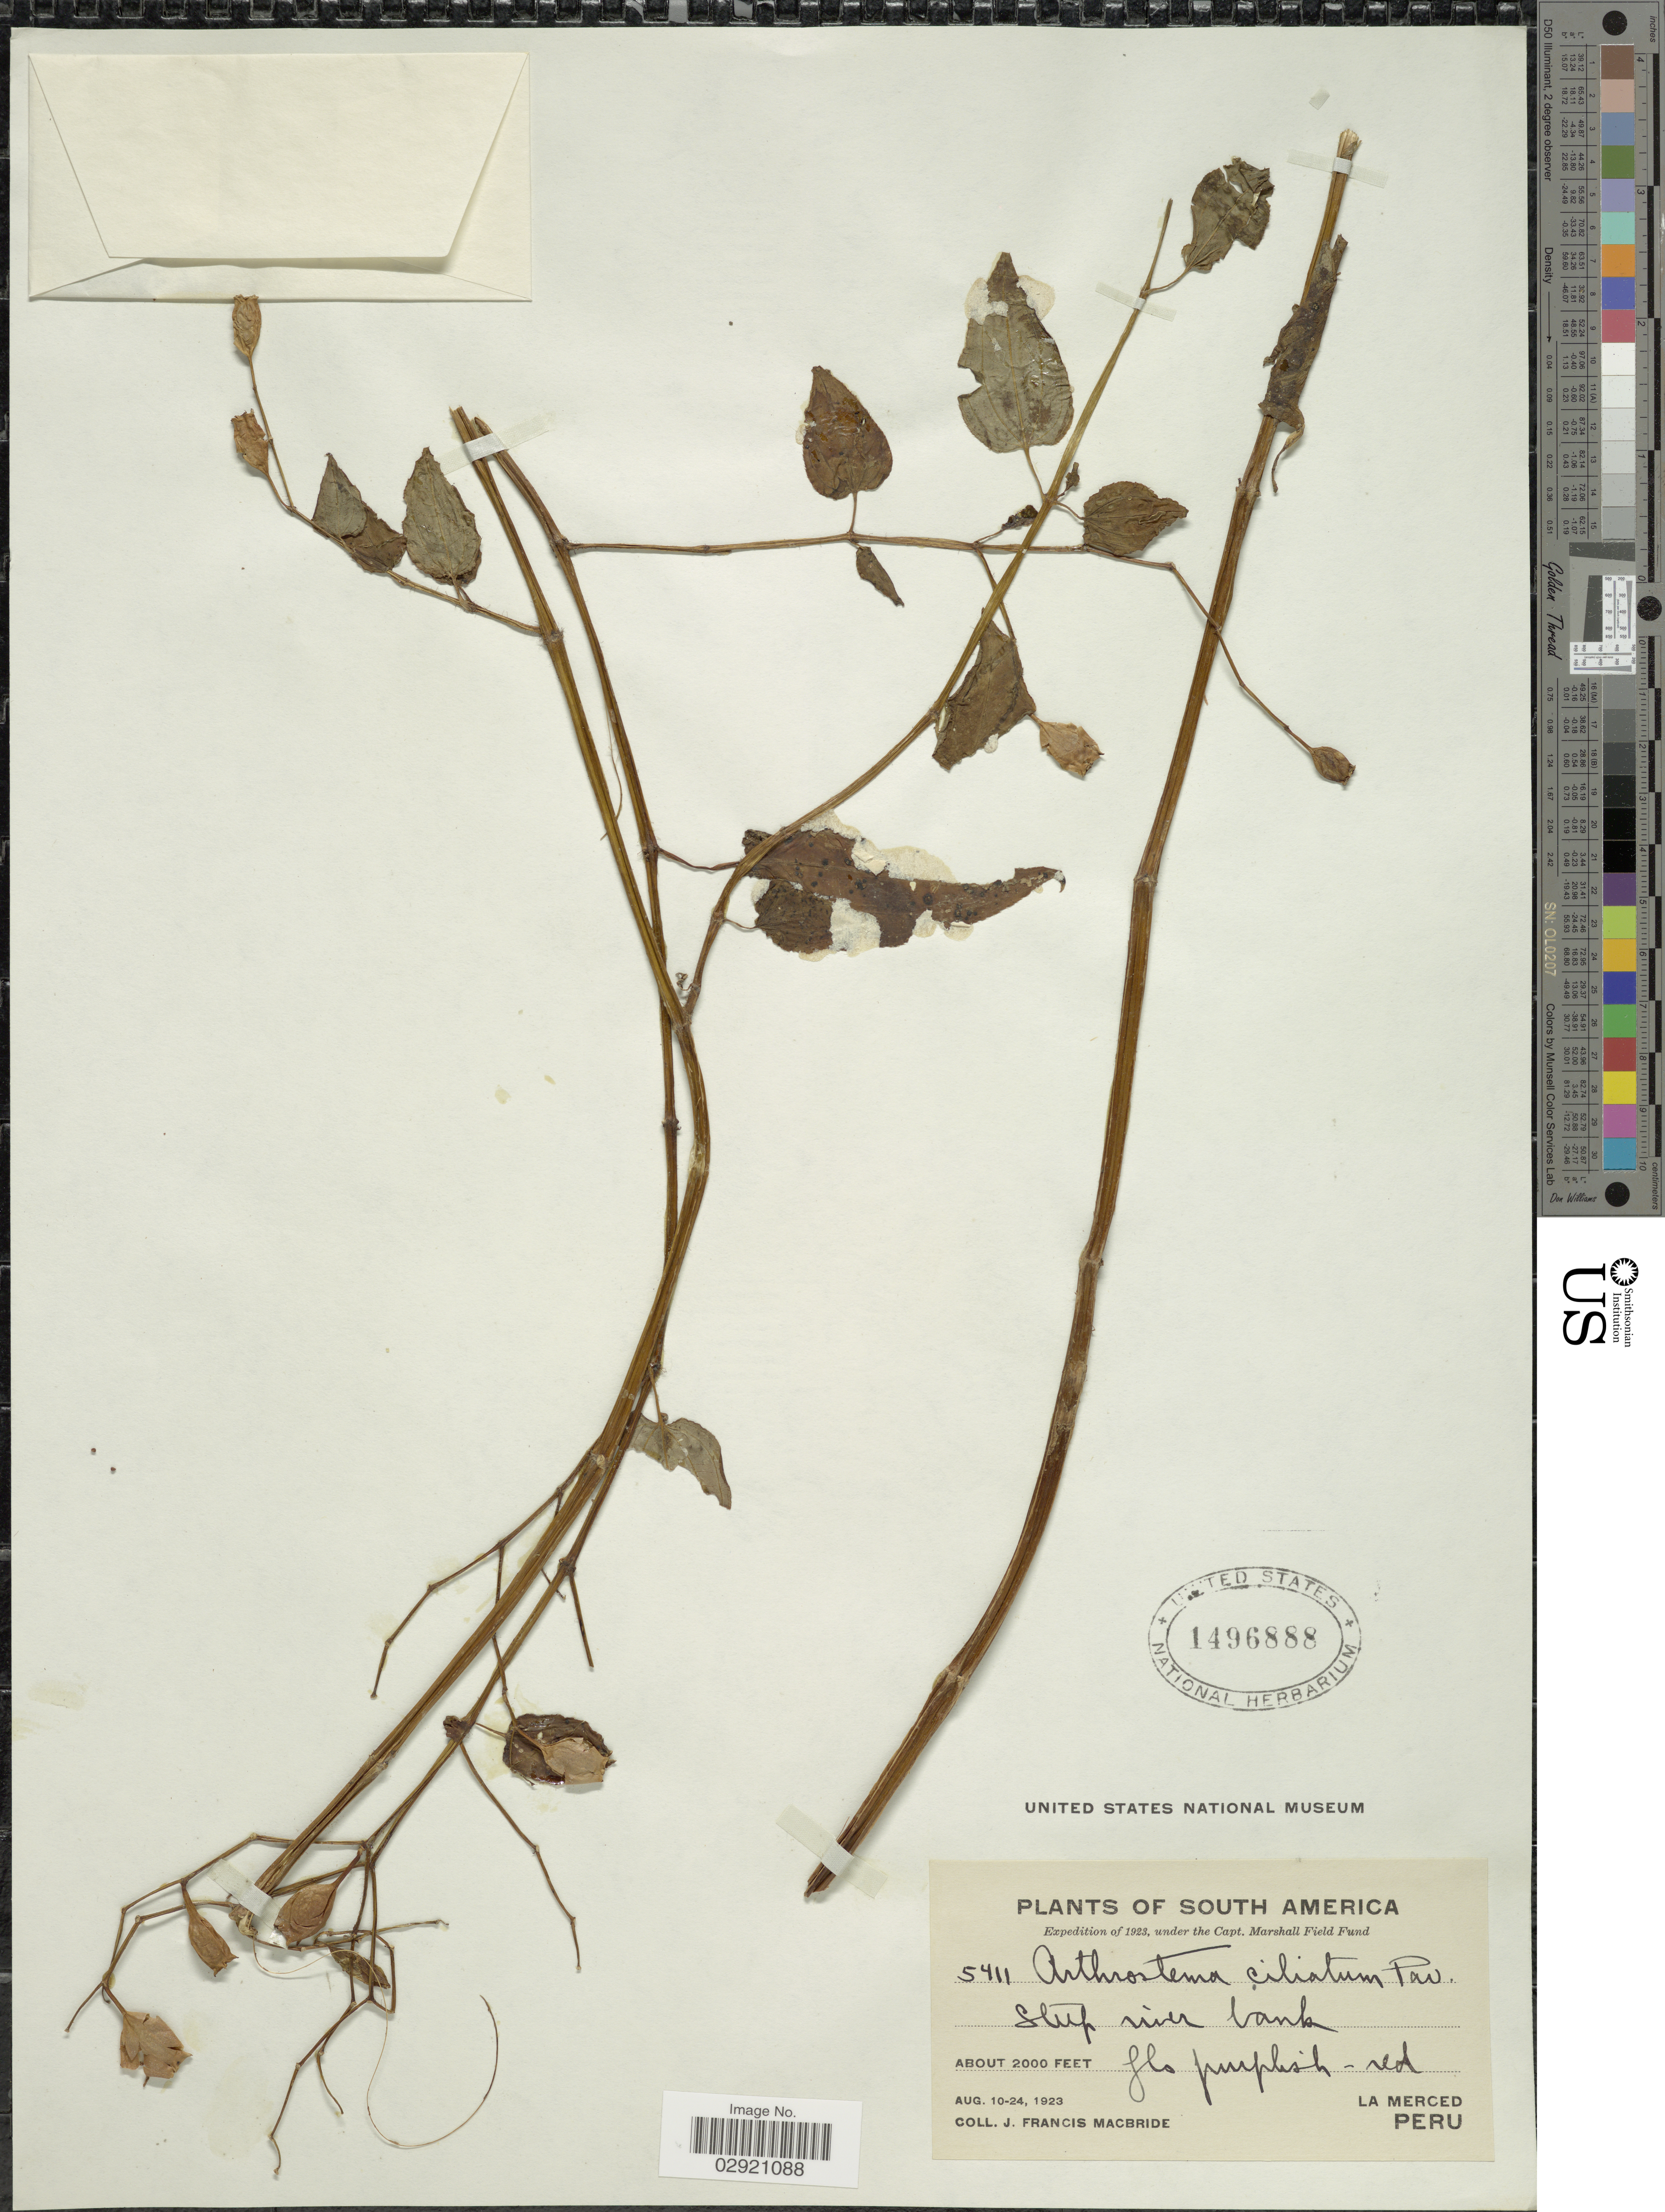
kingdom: Plantae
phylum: Tracheophyta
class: Magnoliopsida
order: Myrtales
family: Melastomataceae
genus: Arthrostemma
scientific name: Arthrostemma ciliatum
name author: Pav. ex D. Don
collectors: J. F. Macbride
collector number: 5411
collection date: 1923-08-10/1923-08-24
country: Peru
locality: La Merced.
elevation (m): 610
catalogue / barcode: US 1496888